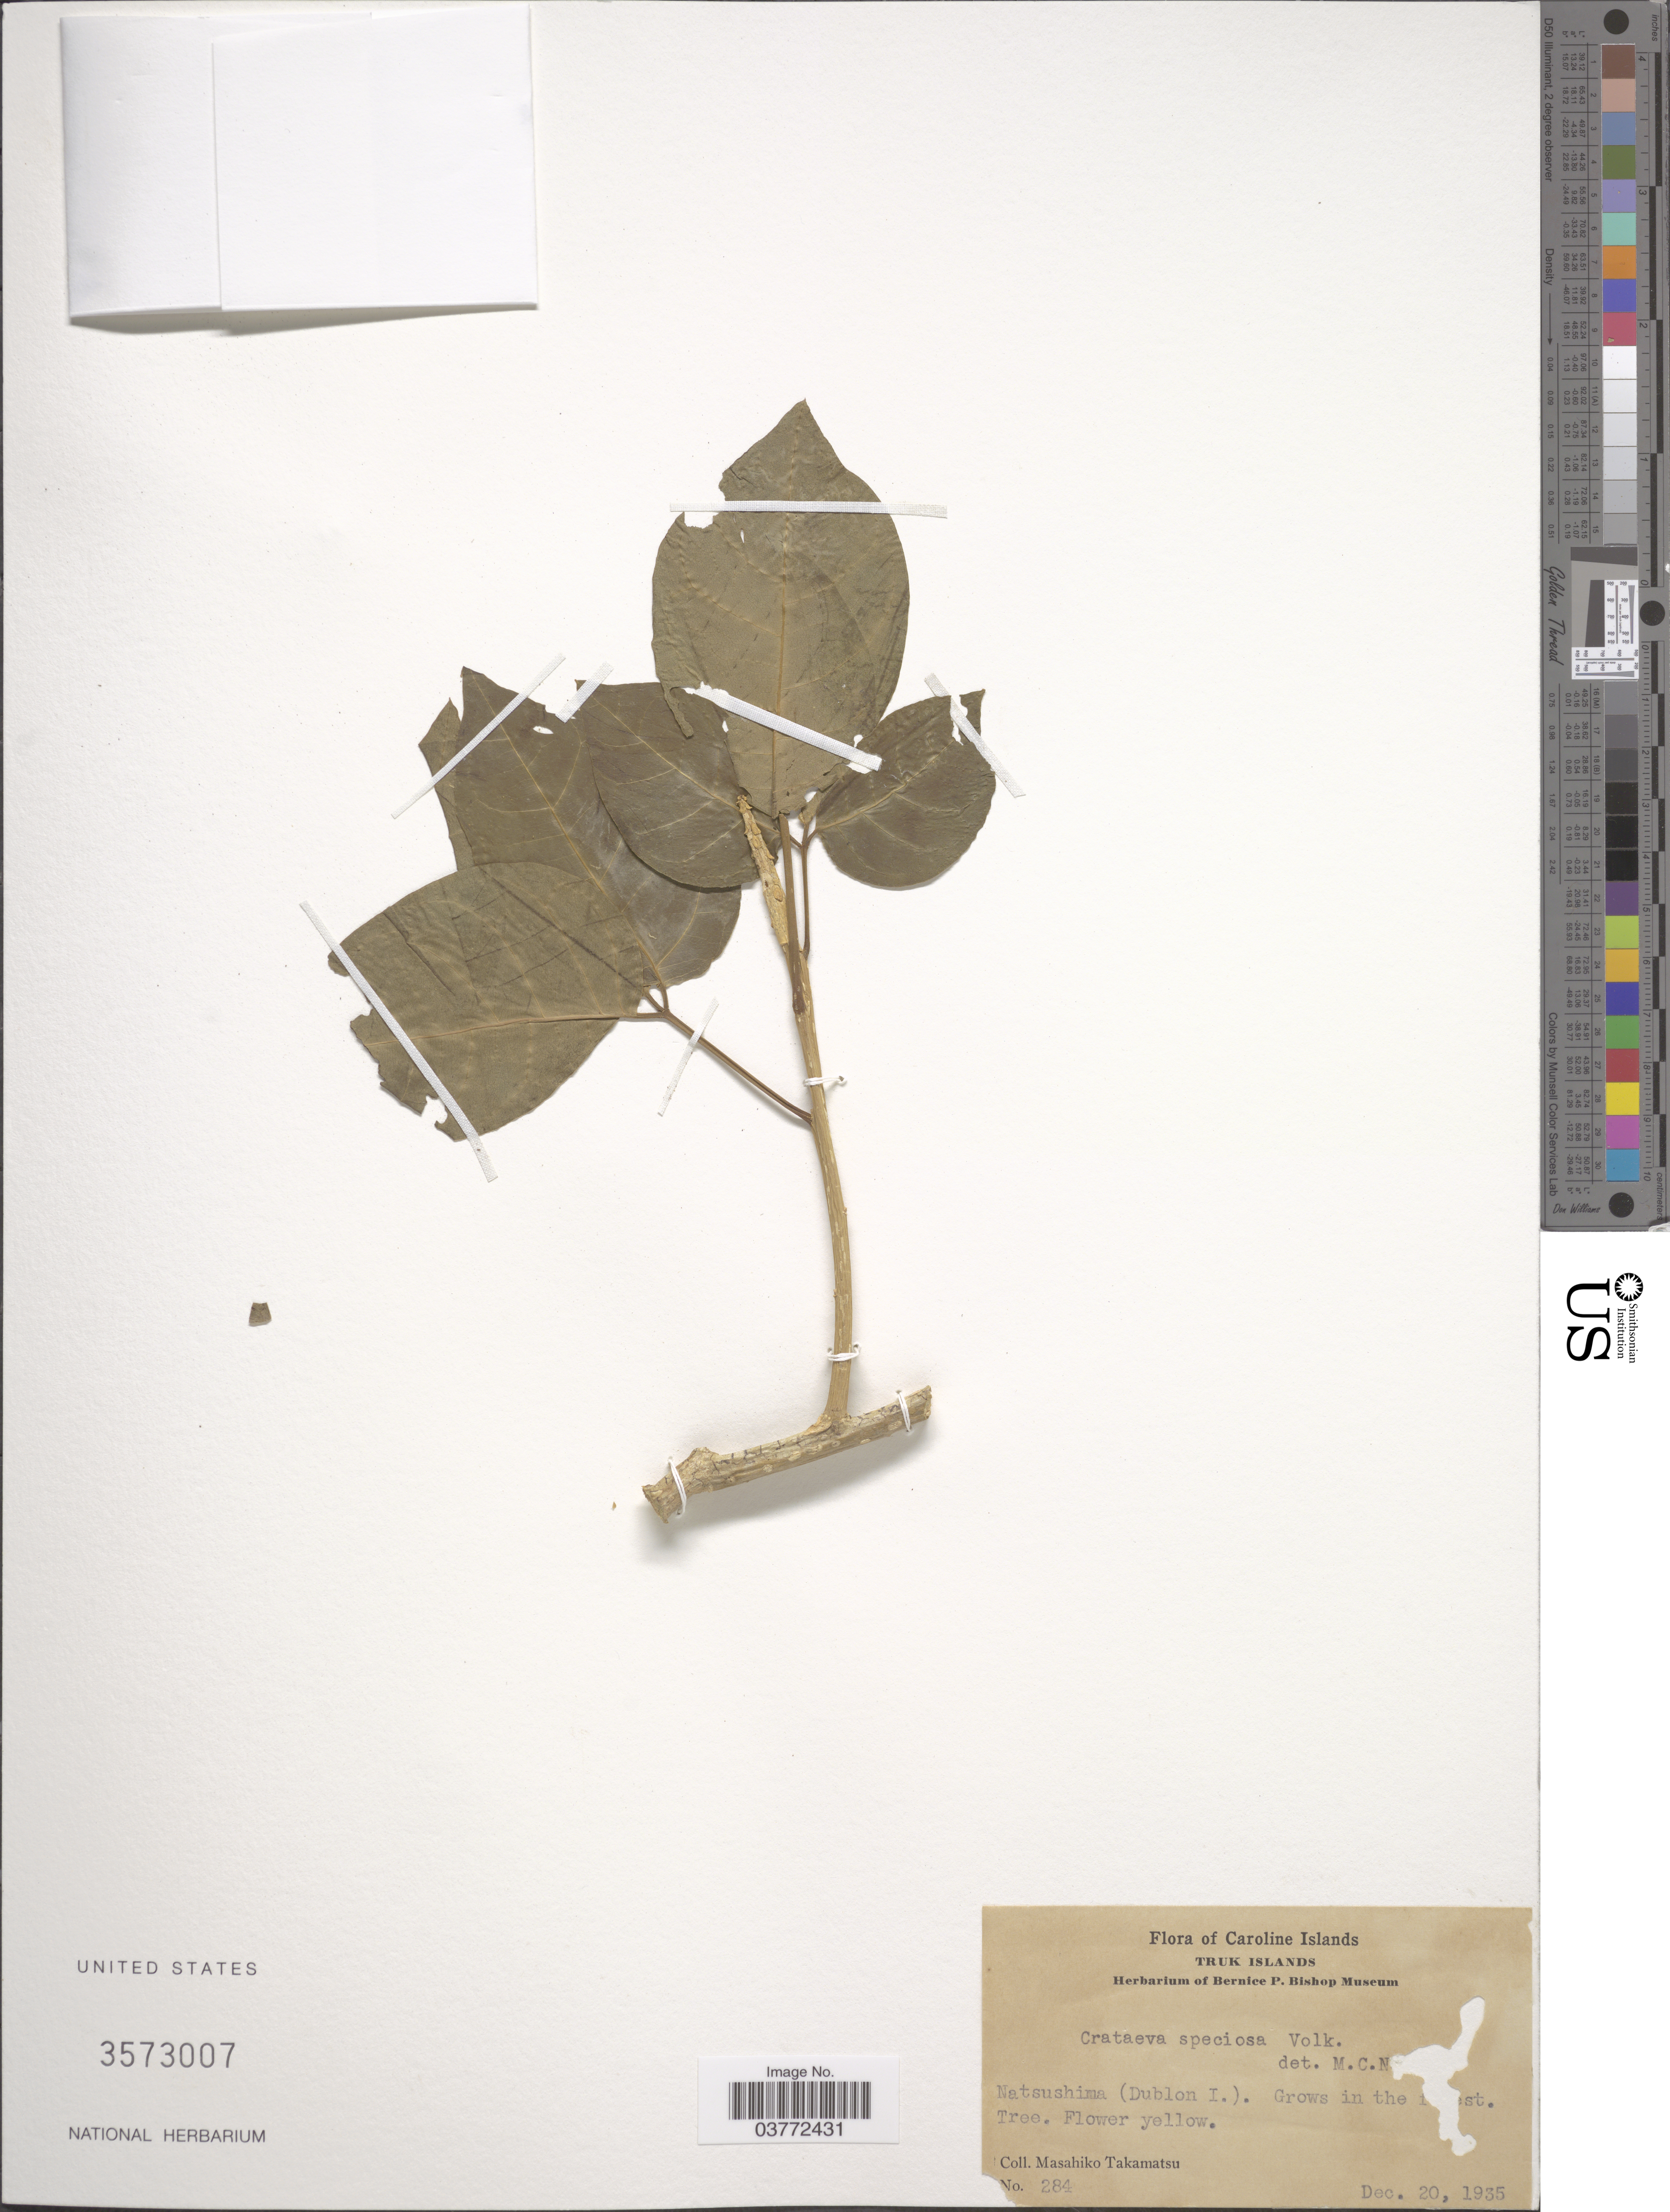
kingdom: Plantae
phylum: Tracheophyta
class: Magnoliopsida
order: Brassicales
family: Capparaceae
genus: Crateva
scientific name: Crateva speciosa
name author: Volkens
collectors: M. Takamatsu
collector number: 284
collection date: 1935-12-20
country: Micronesia, Federated States of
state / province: Truk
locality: Caroline Islands. Truk Islands. Natsushima (Dublon I.).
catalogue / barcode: US 3573007